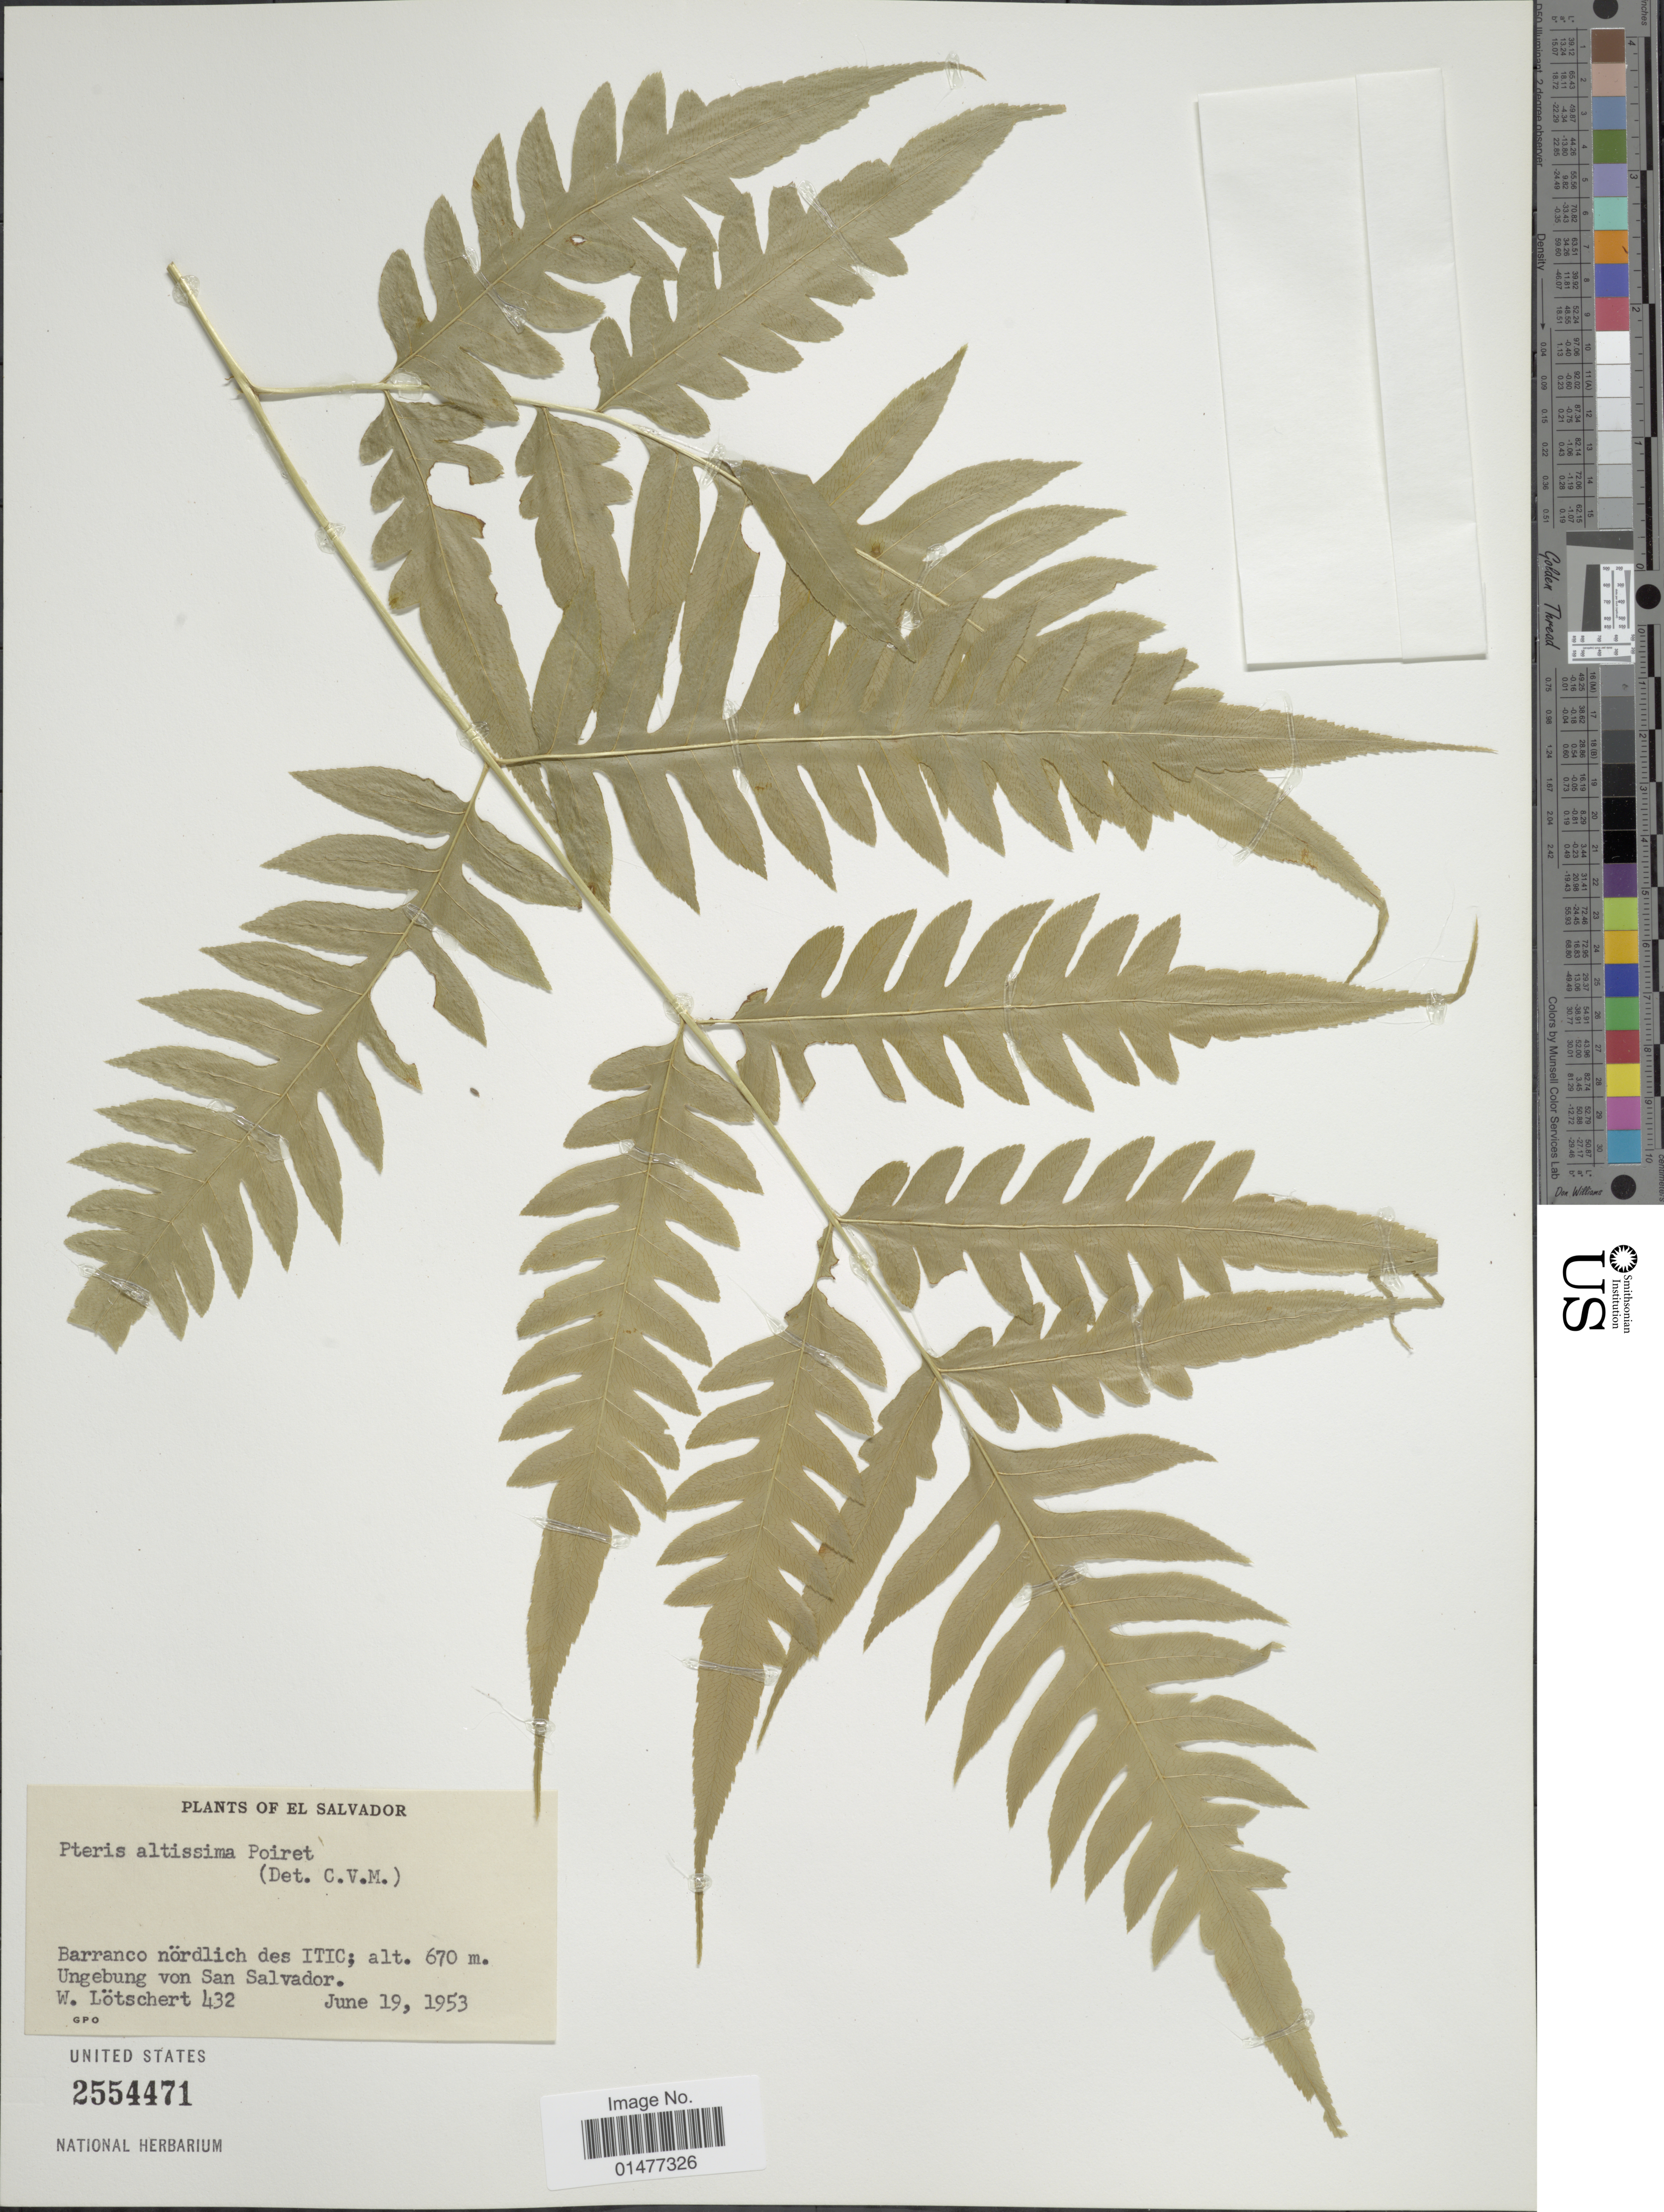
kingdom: Plantae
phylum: Tracheophyta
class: Polypodiopsida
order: Polypodiales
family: Pteridaceae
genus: Pteris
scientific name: Pteris altissima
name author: Poir.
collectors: W. Lötschert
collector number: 432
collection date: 1953-06-19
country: El Salvador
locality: Plants of El Salvador, Barranco nordlich des ITIC: Ungebung von San Salvador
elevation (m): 670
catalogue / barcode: US 2554471